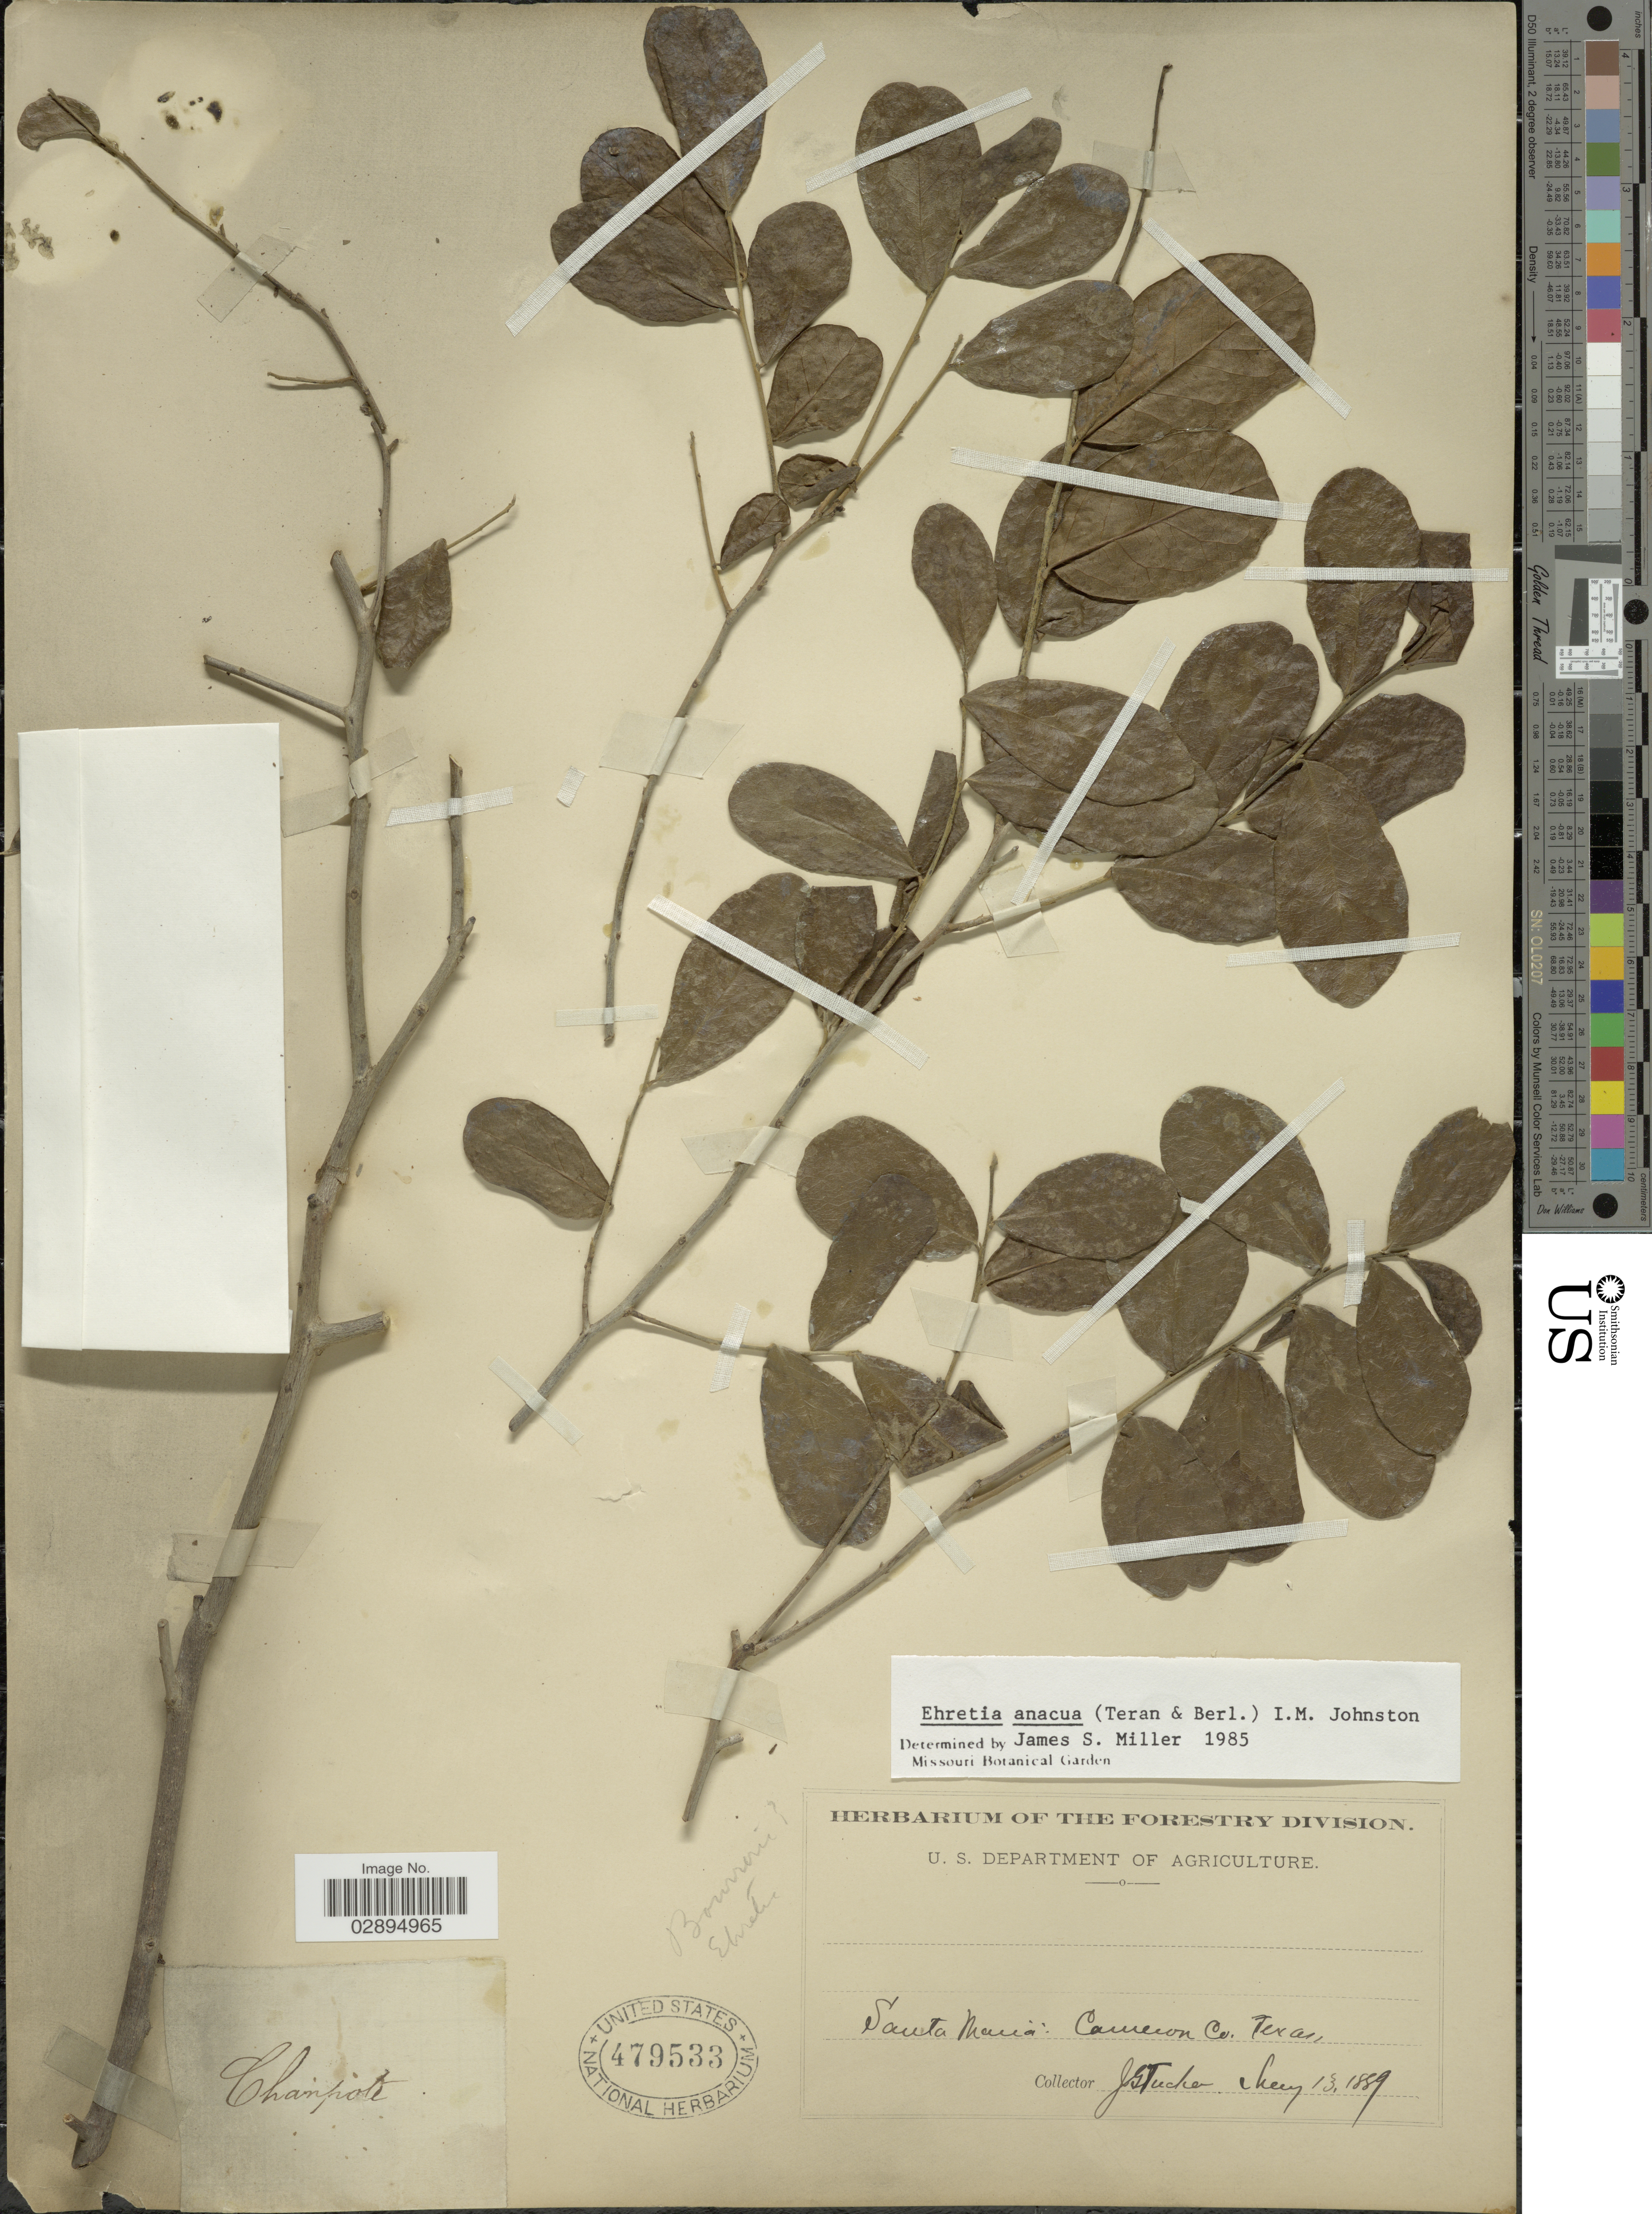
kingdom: Plantae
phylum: Tracheophyta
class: Magnoliopsida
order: Boraginales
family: Ehretiaceae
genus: Ehretia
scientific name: Ehretia anacua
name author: (Terán & Berland.) I.M. Johnst.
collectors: J. G. Tucker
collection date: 1889-05-13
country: United States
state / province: Texas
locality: Santa Maria, Cameron Co.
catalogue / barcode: US 479533